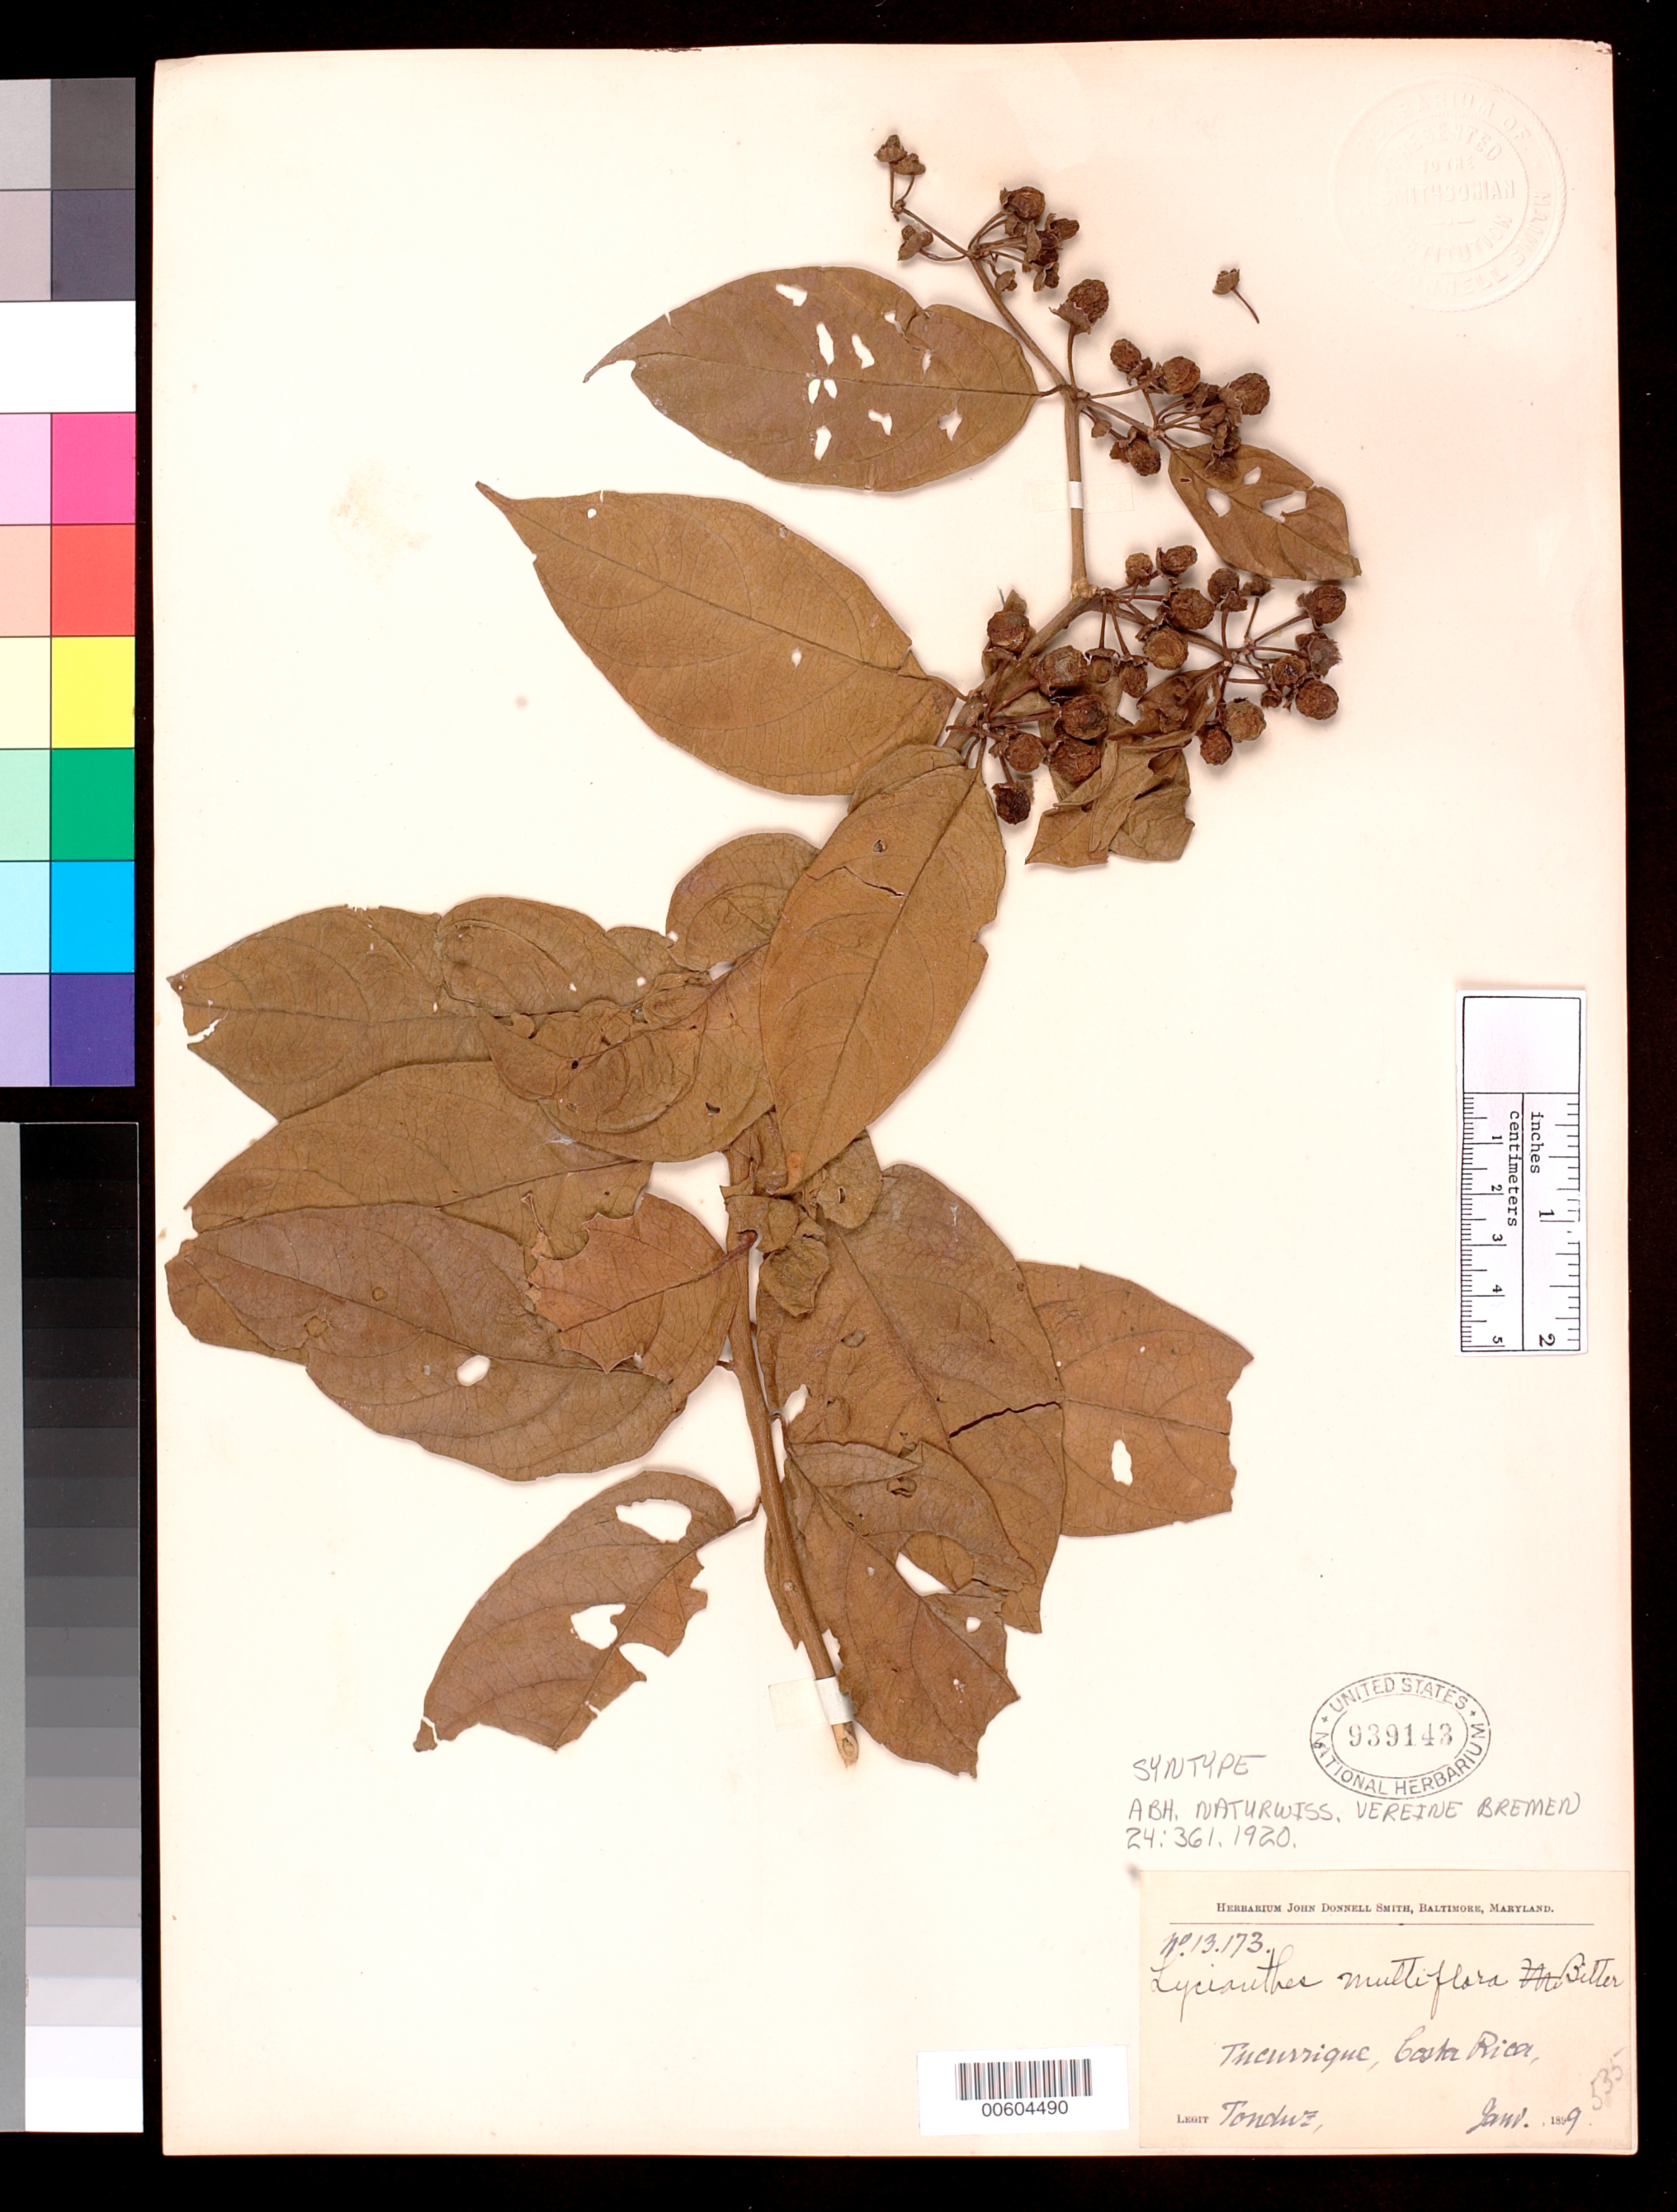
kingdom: Plantae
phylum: Tracheophyta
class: Magnoliopsida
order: Solanales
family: Solanaceae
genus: Lycianthes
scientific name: Lycianthes multiflora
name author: Bitter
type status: Isolectotype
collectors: A. Tonduz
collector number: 13173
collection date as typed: Jan 1899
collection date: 1899-01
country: Costa Rica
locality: Tucurrique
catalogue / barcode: US 939143